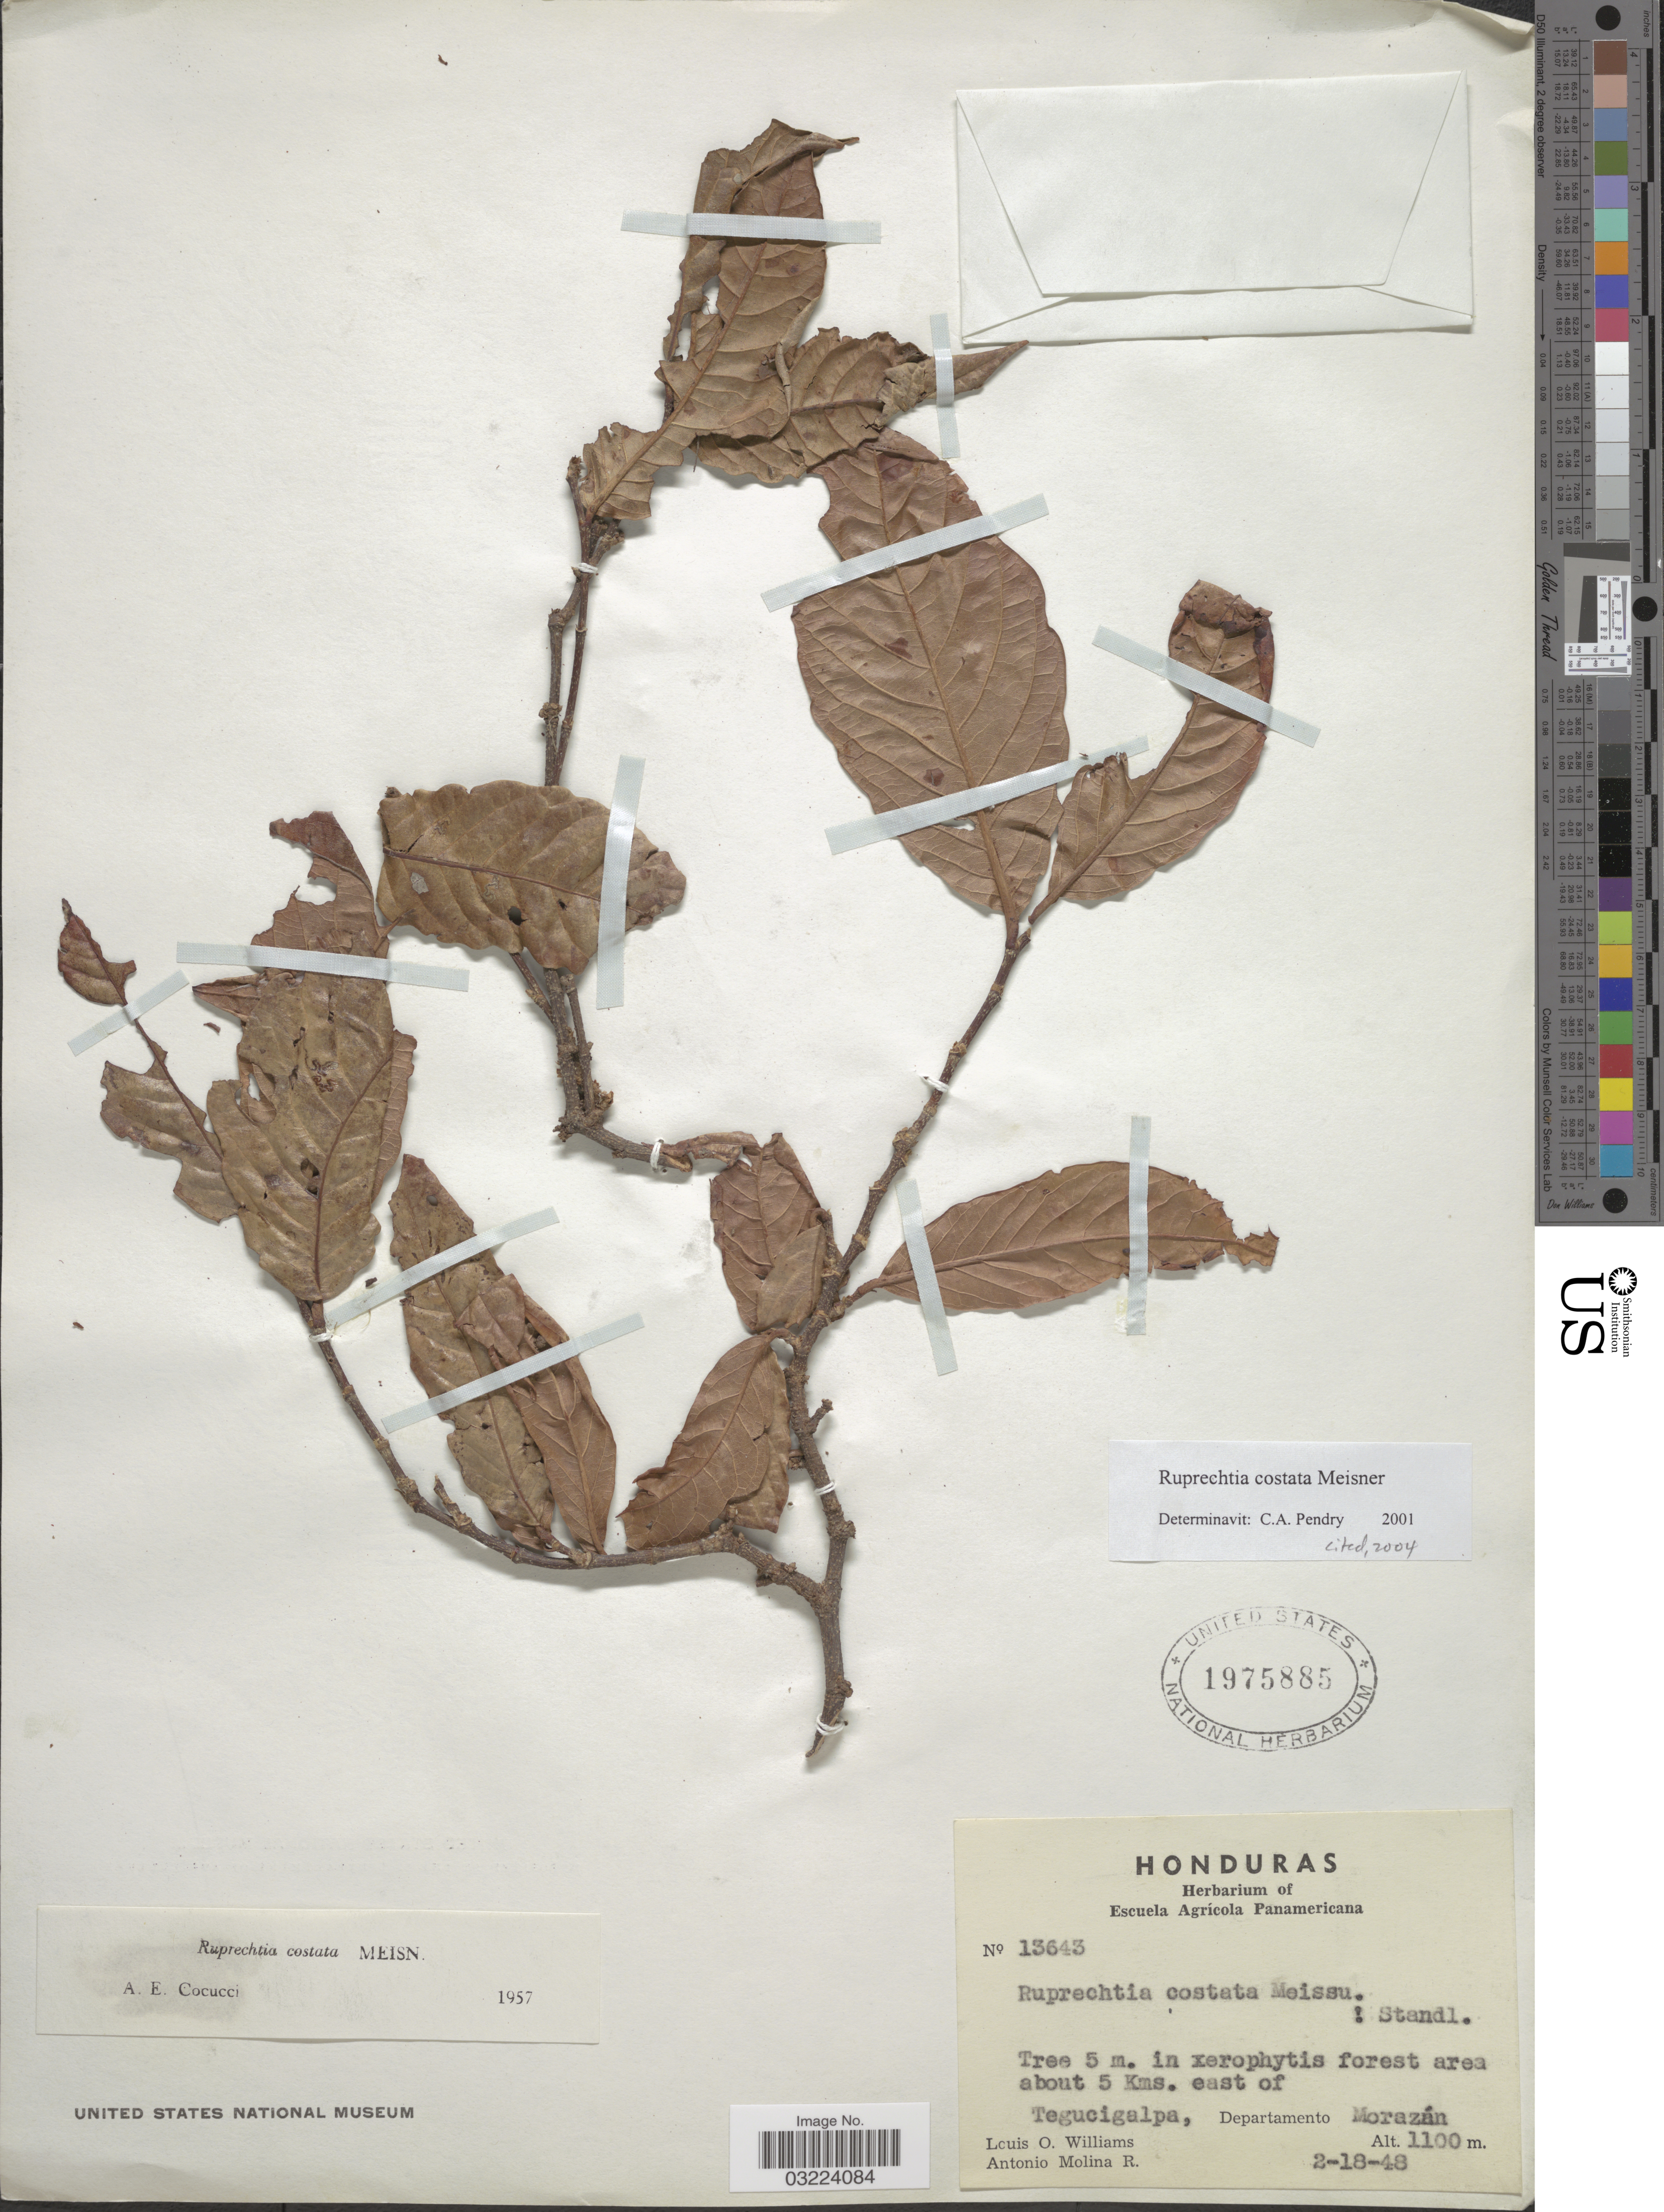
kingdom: Plantae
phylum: Tracheophyta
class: Magnoliopsida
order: Caryophyllales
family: Polygonaceae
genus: Ruprechtia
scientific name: Ruprechtia costata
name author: Meisn.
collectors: L. O. Williams & A. Molina R.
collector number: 13643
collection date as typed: Transcribed d/m/y: 18/2/48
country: Honduras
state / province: Fco. Morazán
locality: In xerophytis forest area about 5 Kms. east of Tegucigalpa, Departamento Morazán.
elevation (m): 1100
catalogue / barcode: US 1975885